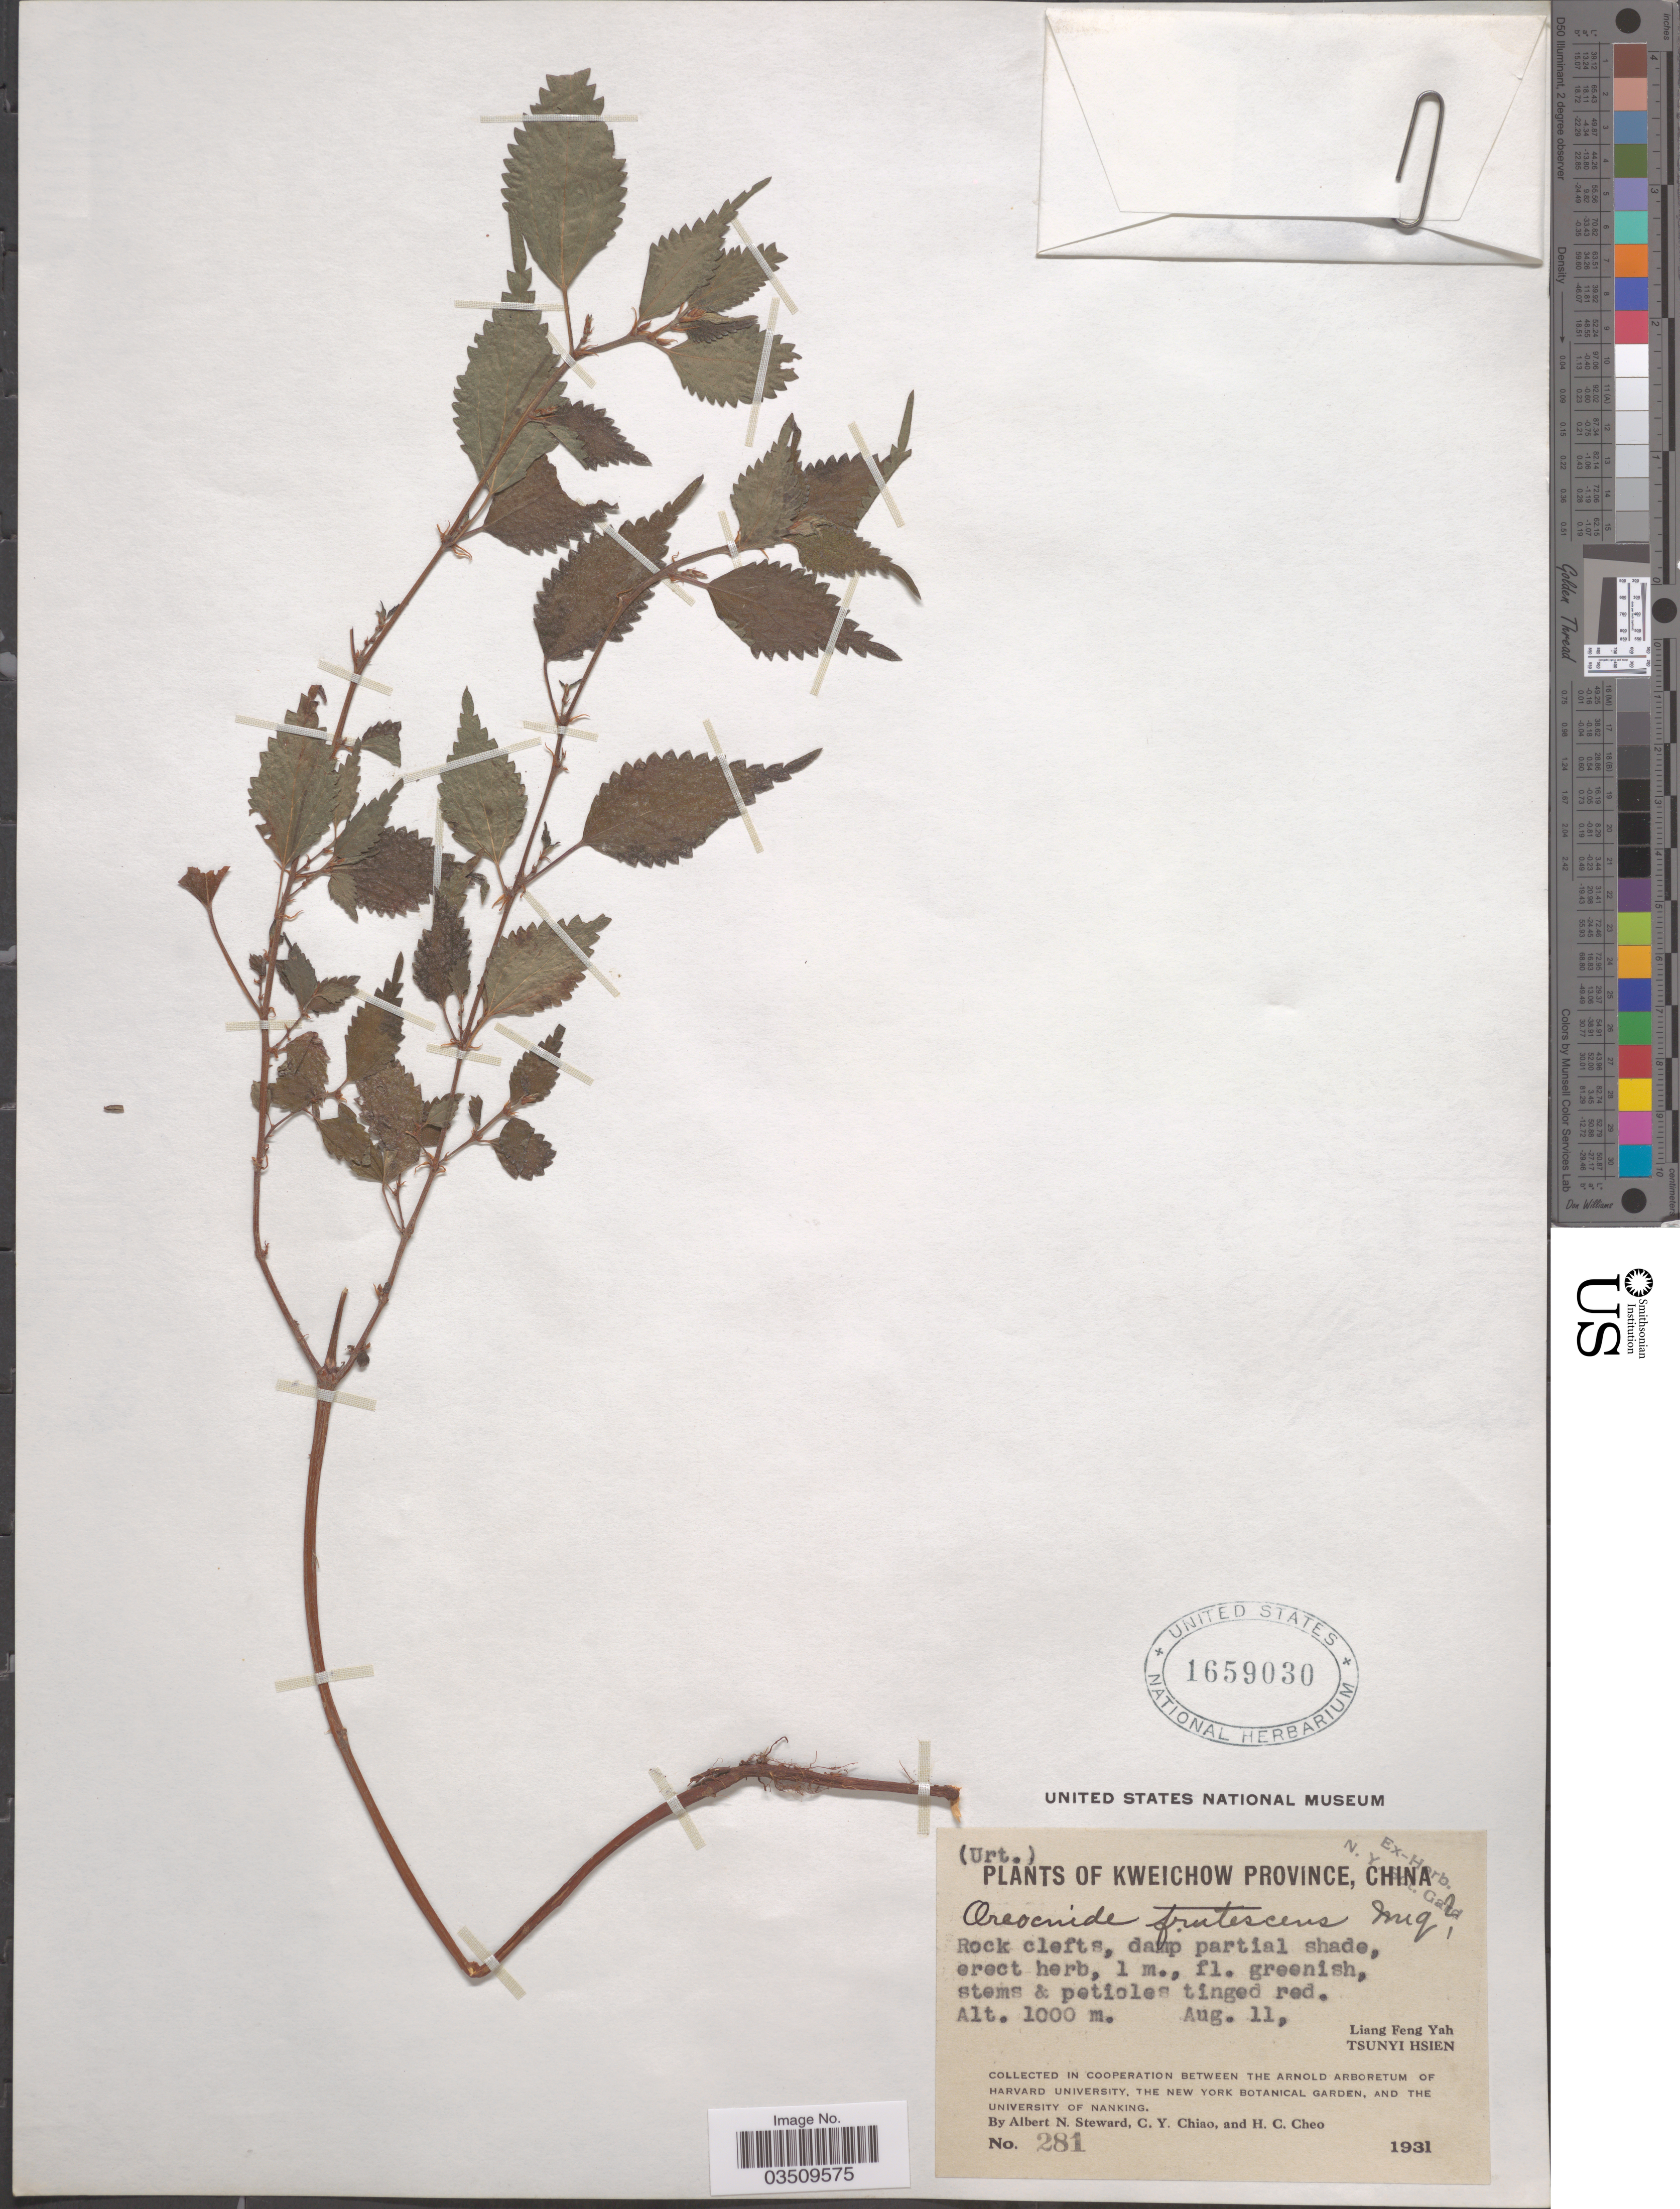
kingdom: Plantae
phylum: Tracheophyta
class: Magnoliopsida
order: Rosales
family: Urticaceae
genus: Oreocnide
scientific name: Oreocnide frutescens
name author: (Thunb.) Miq.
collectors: A. N. Steward, C. Y. Chiao & H. Cheo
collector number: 281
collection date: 1931-08-11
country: China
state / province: Guizhou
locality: Kweichow Province. Liang Feng Yah, Tsunyi Hsien.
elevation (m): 1000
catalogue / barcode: US 1659030